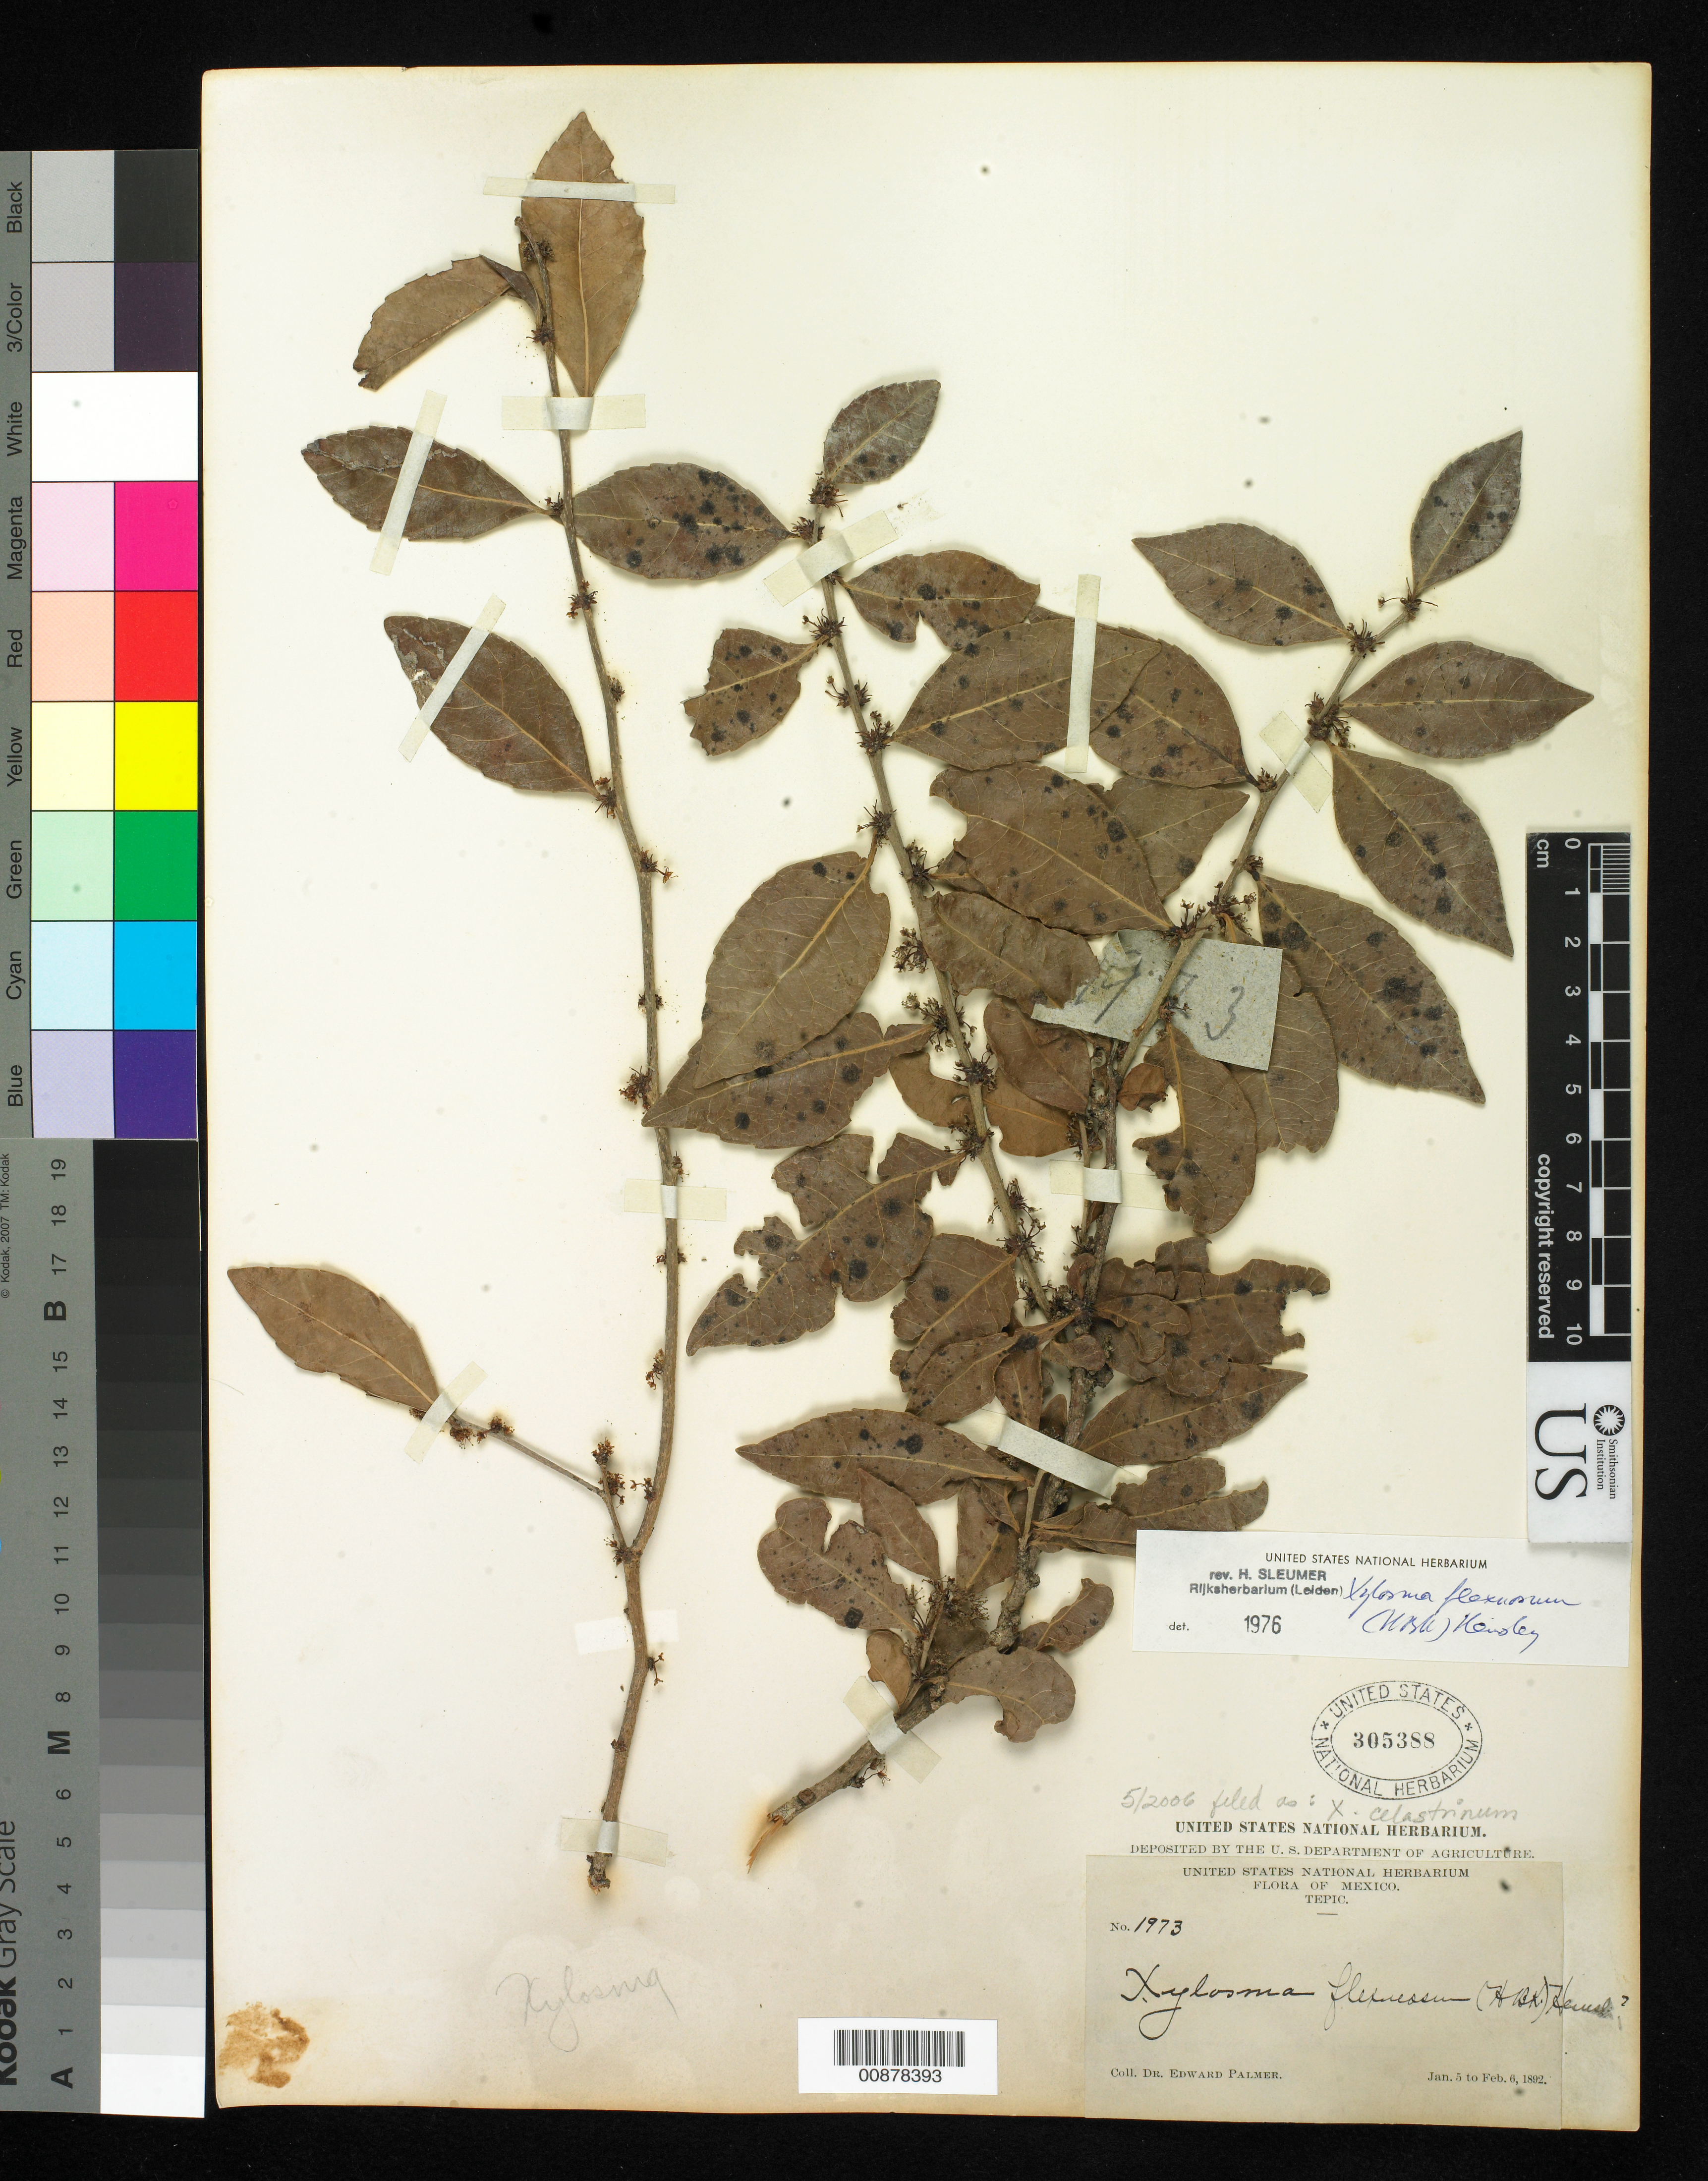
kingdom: Plantae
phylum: Tracheophyta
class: Magnoliopsida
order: Malpighiales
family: Salicaceae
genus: Xylosma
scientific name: Xylosma flexuosa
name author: (Kunth) Hemsl.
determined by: Sleumer, H. O.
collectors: E. Palmer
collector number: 1973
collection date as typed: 05 Jan 1892 to 06 Feb 1892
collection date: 1892-01-05/1892-02-06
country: Mexico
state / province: Nayarit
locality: Tepic, Nayarit.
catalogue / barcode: US 305388